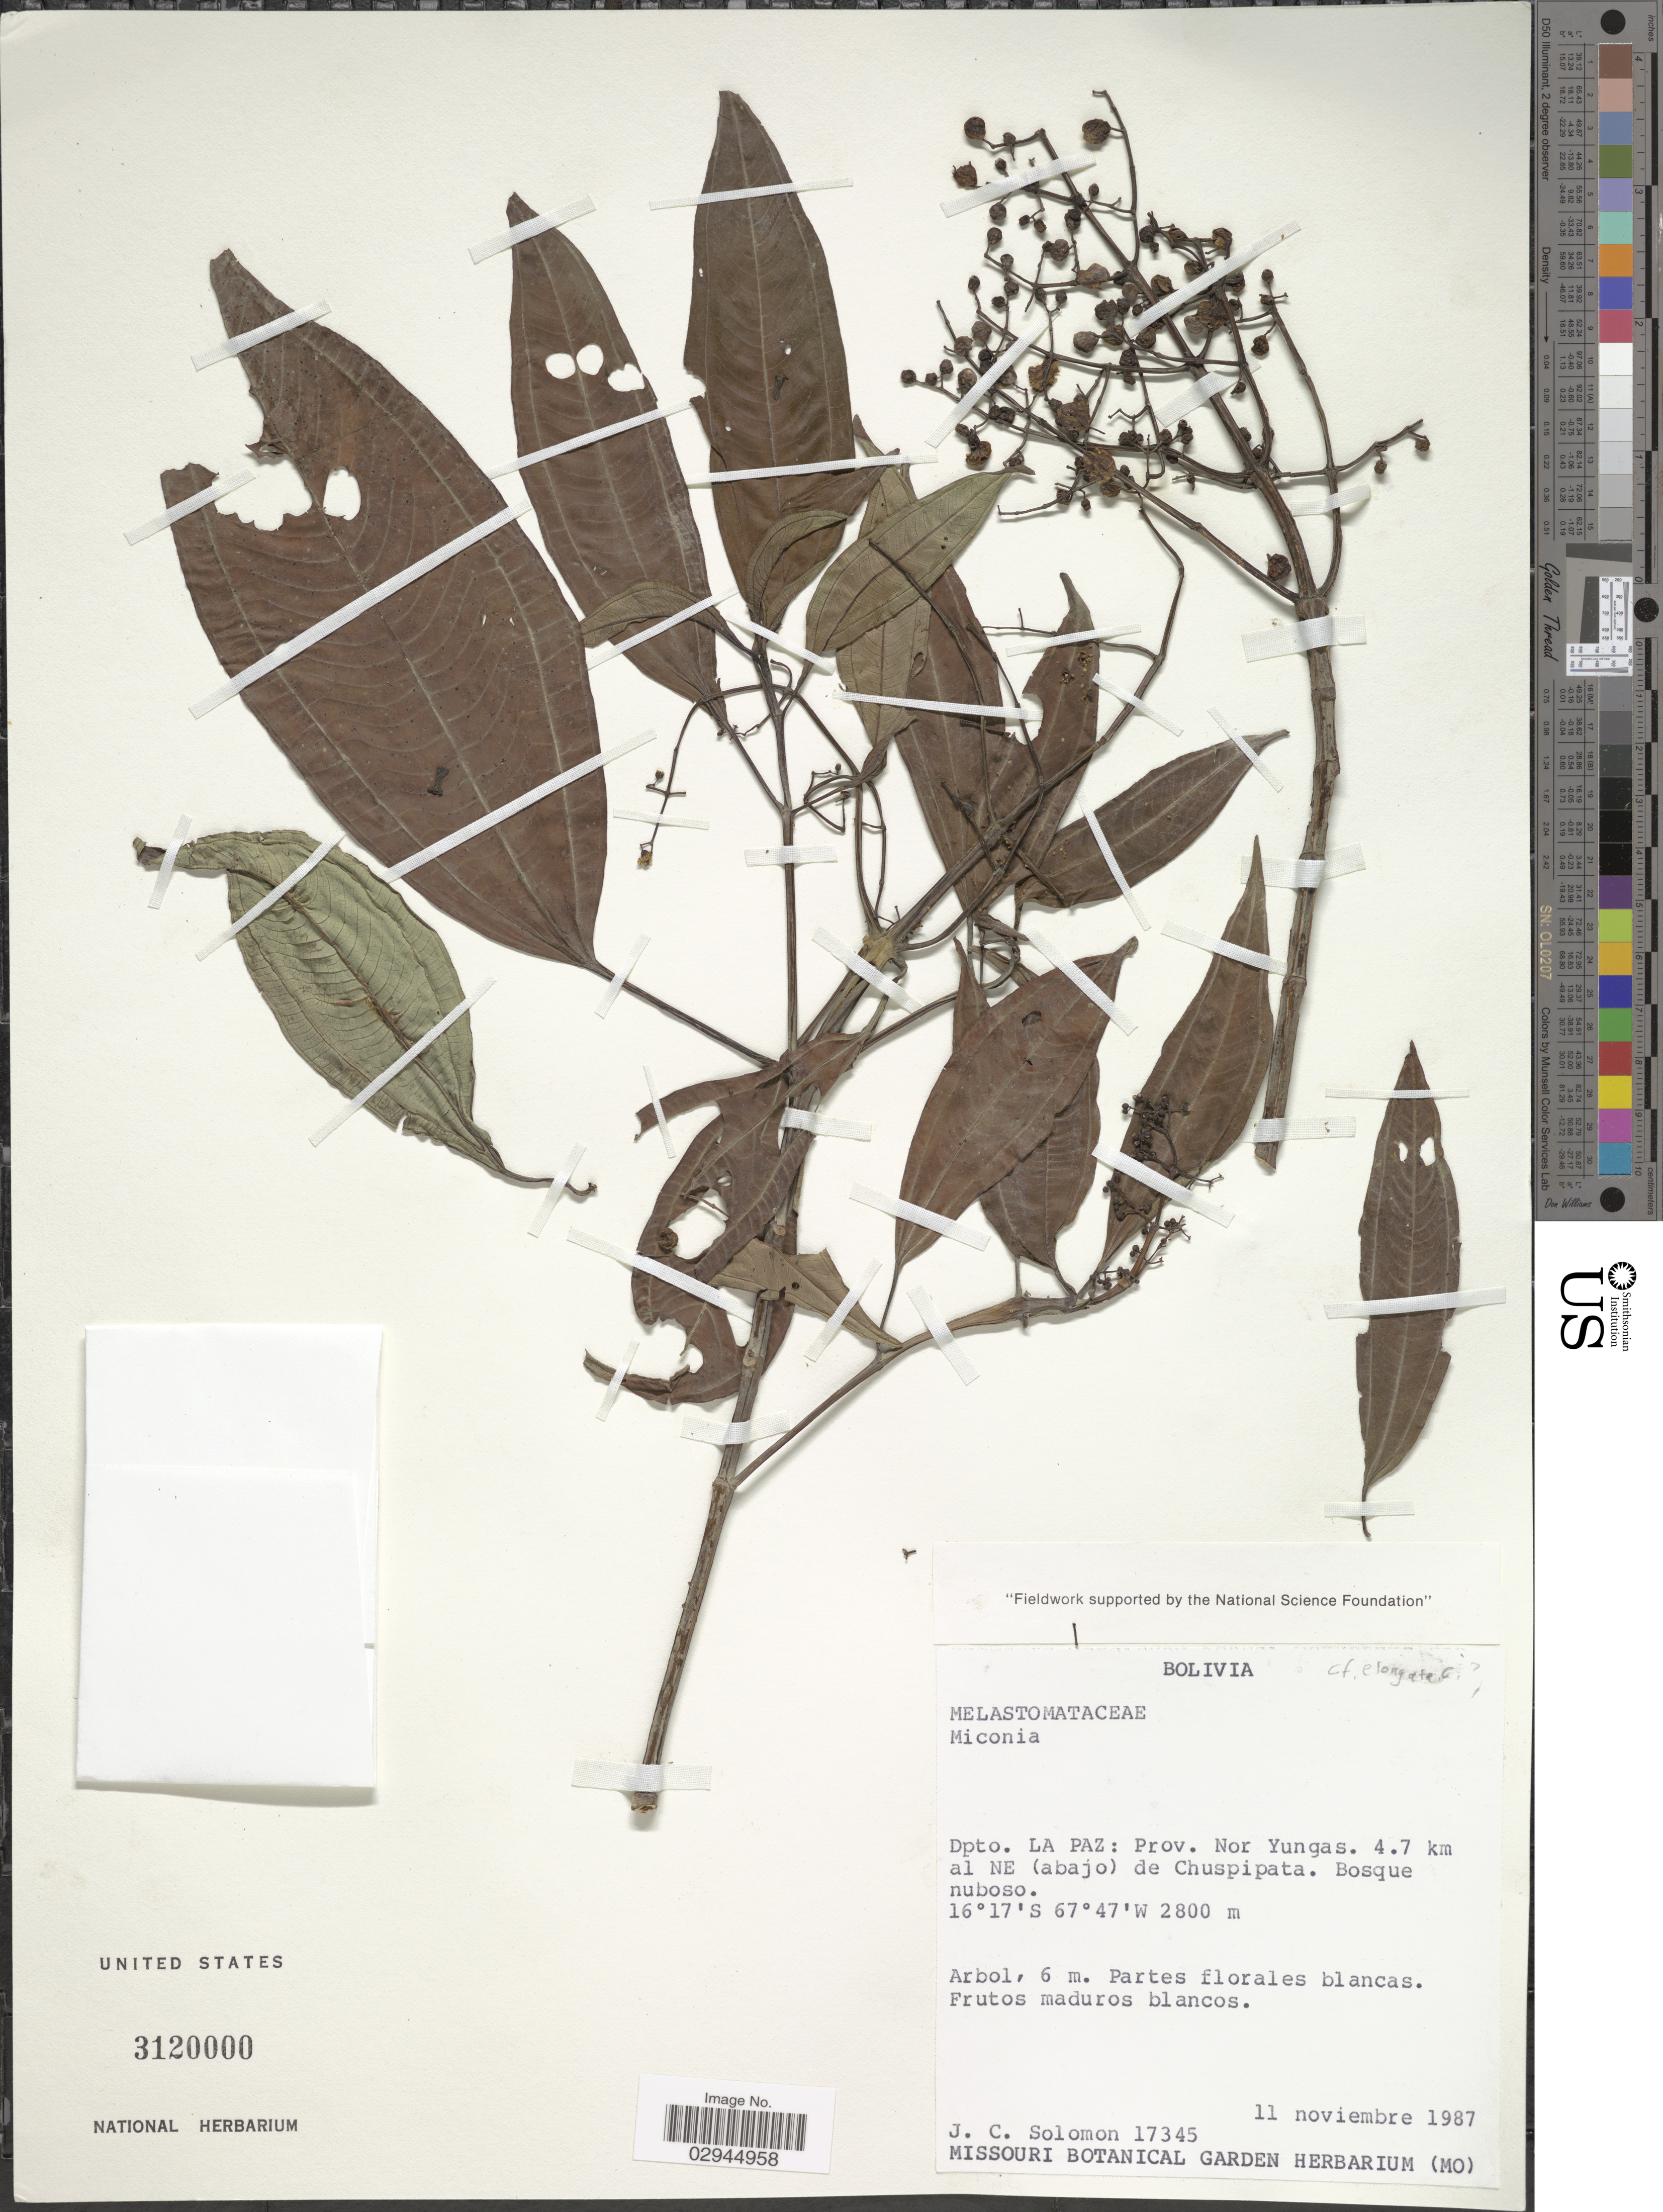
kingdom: Plantae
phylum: Tracheophyta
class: Magnoliopsida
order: Myrtales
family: Melastomataceae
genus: Miconia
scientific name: Miconia sp.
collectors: J. C. Solomon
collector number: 17345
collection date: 1987-11-11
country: Bolivia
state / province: La Paz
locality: Dpto. La Paz: Prov. Nor Yungas. 4.7 km al NE (abajo) de Chuspipata.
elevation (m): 2800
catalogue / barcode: US 3120000